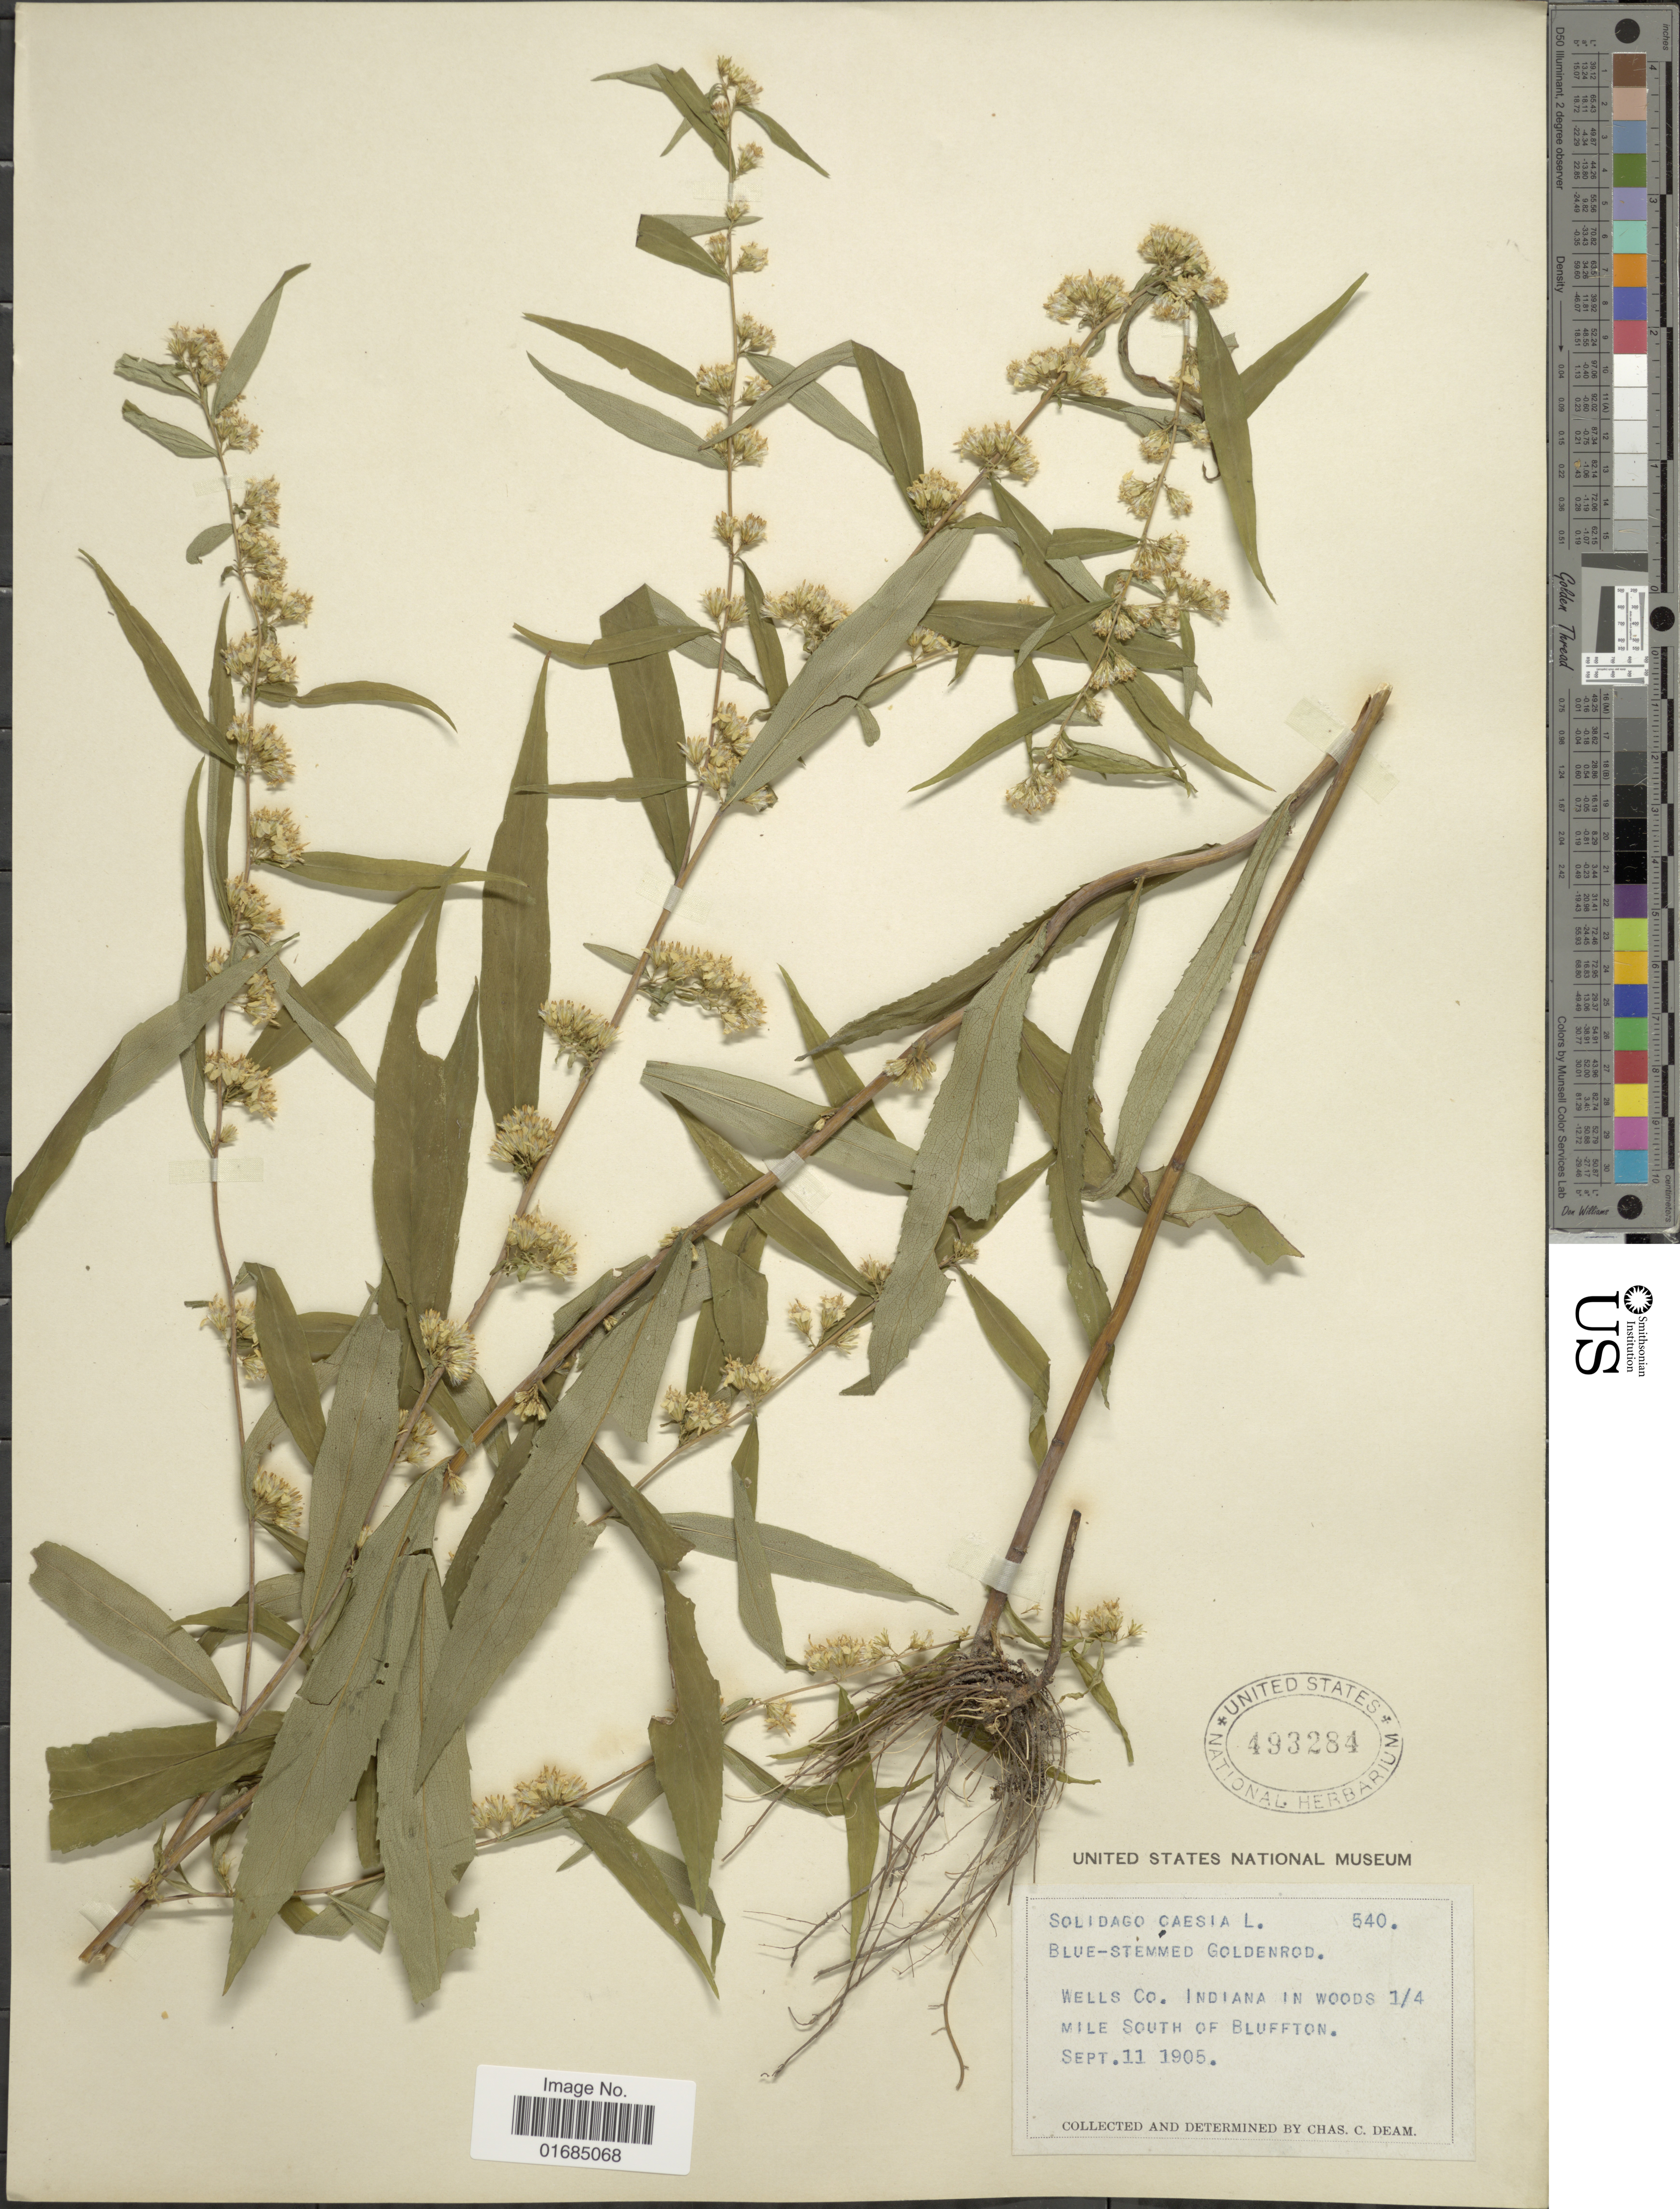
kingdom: Plantae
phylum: Tracheophyta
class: Magnoliopsida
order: Asterales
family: Asteraceae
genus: Solidago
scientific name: Solidago caesia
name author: L.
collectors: C. C. Deam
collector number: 540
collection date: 1905-09-11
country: United States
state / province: Indiana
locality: Wells Co, Indiana in woods 1/4 mile south of Bluffton.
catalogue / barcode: US 493284